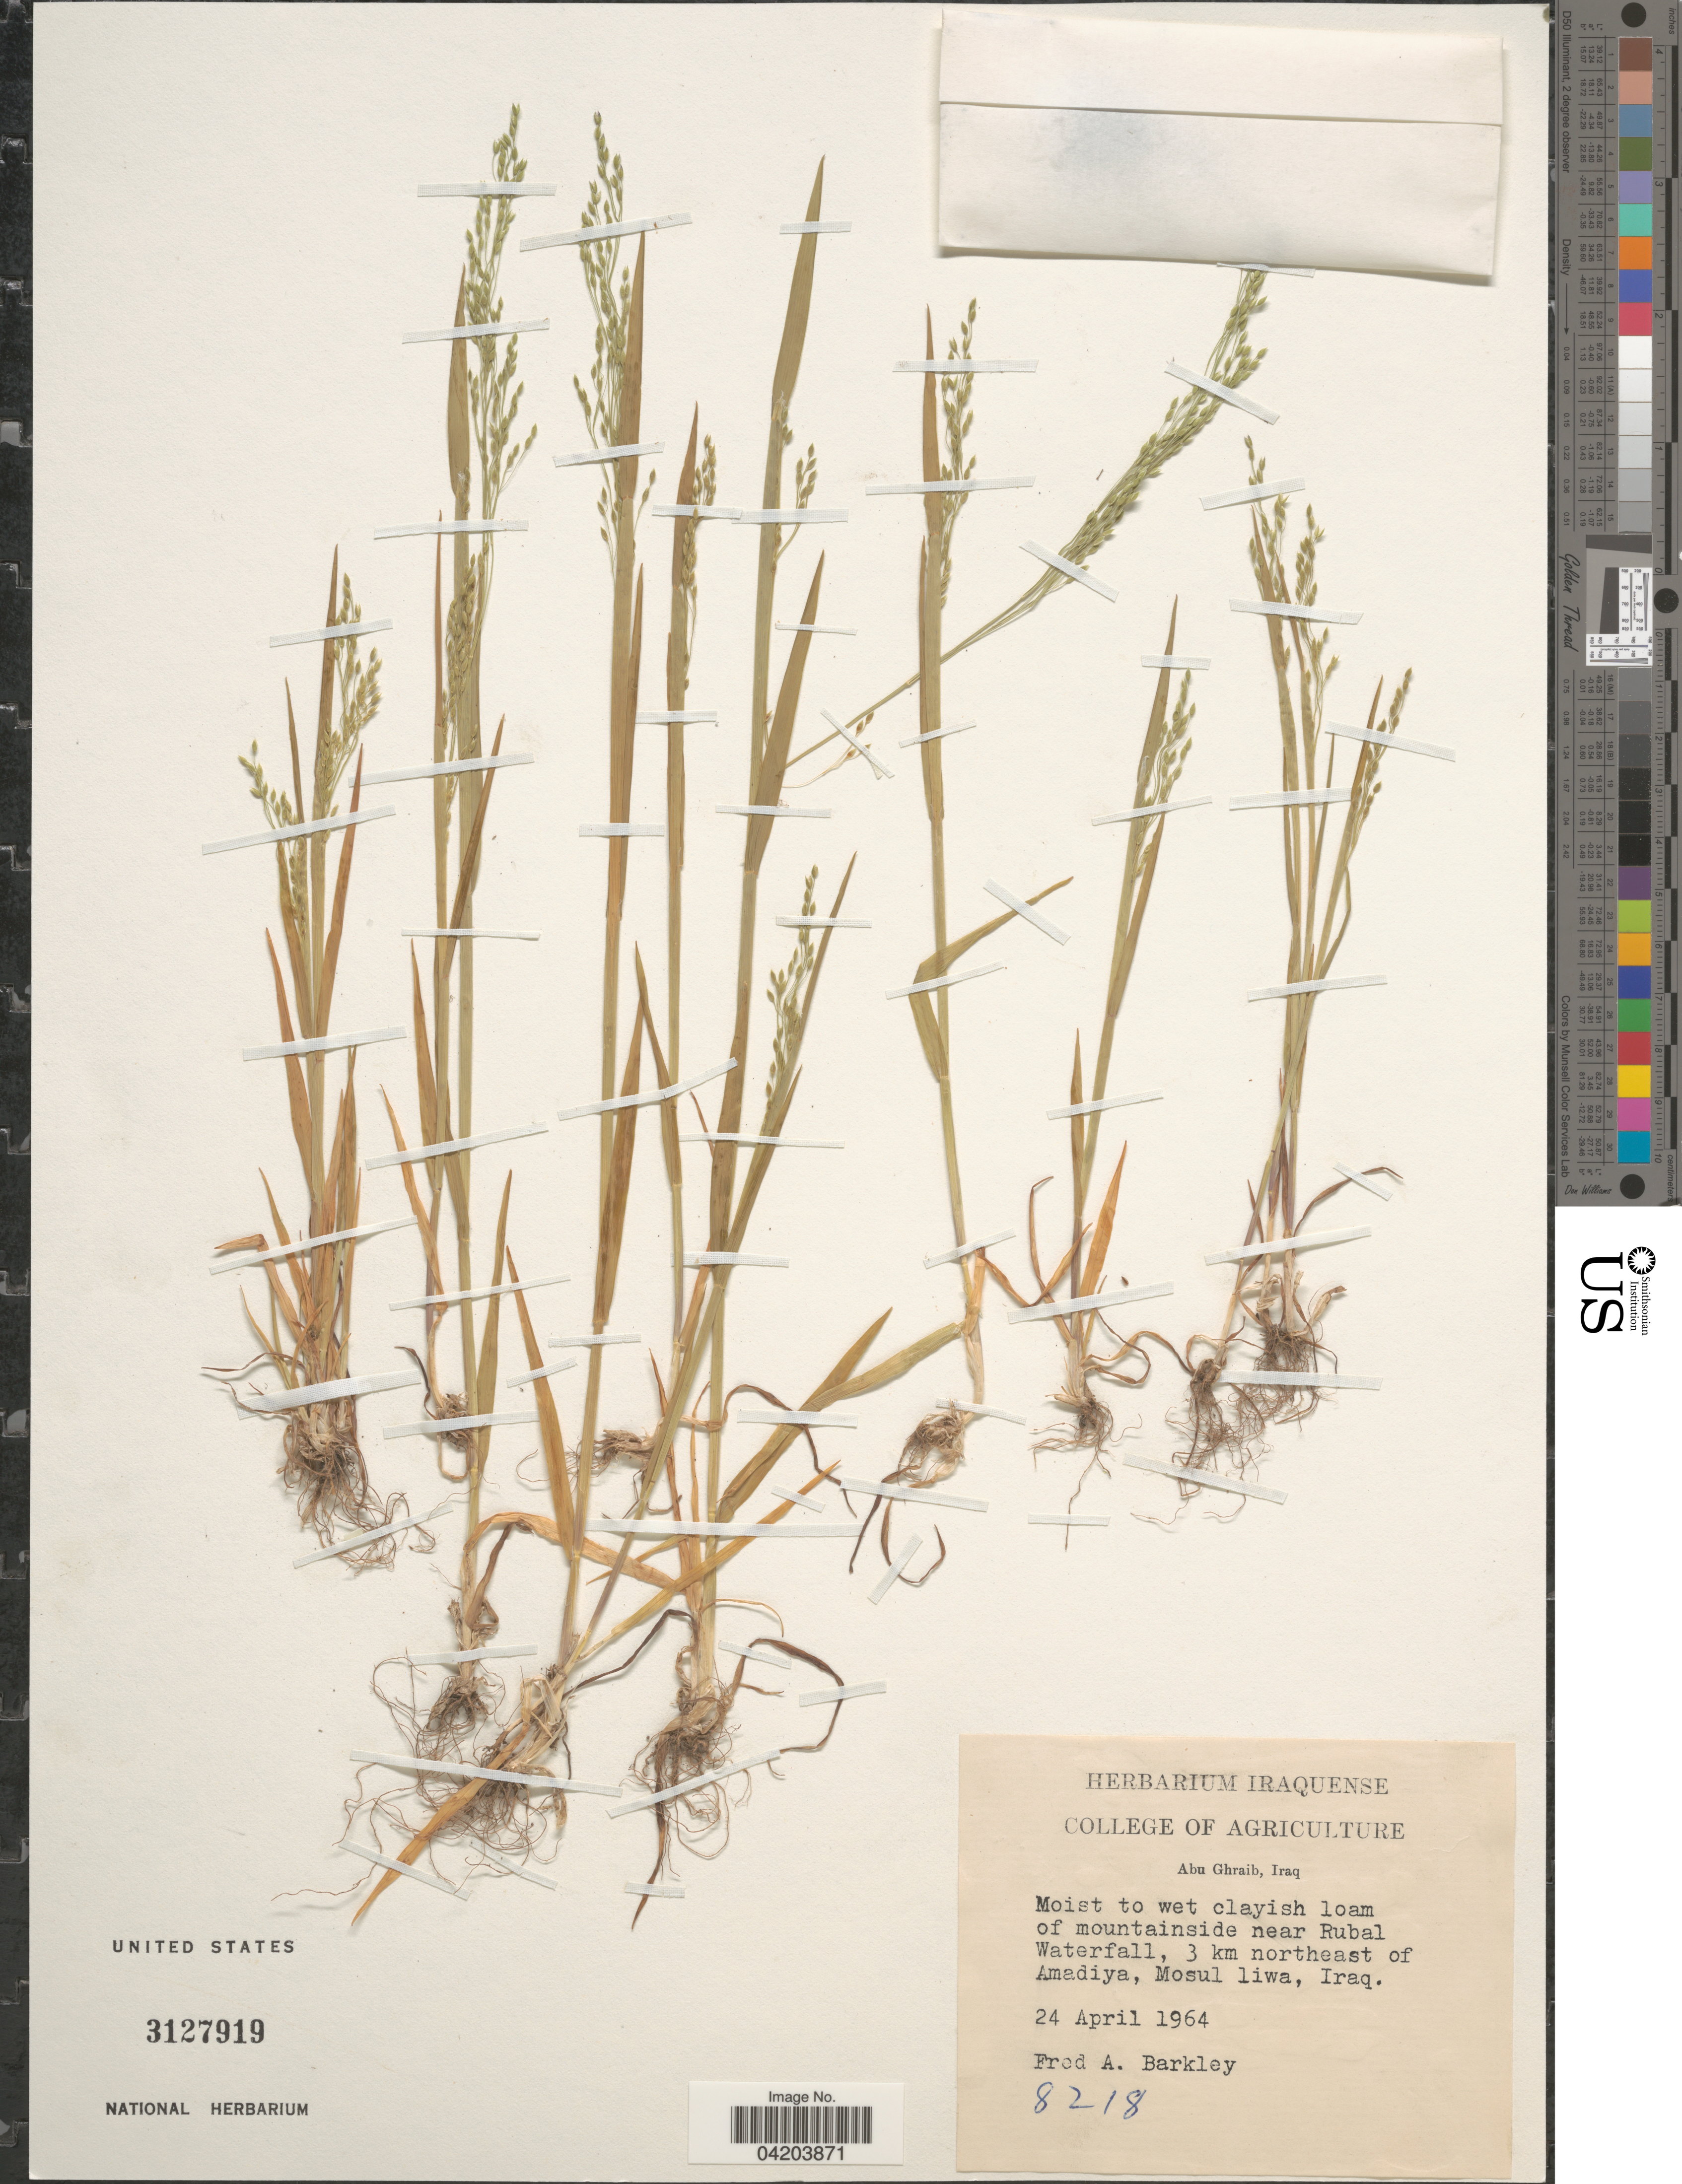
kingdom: Plantae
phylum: Tracheophyta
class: Liliopsida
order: Poales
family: Poaceae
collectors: F. A. Barkley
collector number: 8218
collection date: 1964-04-24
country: Iraq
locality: Moist to wet clayish loam of mountainside near Rubal Waterfall, 3 km northeast of Amadiya, Mosul liwa.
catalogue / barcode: US 3127919